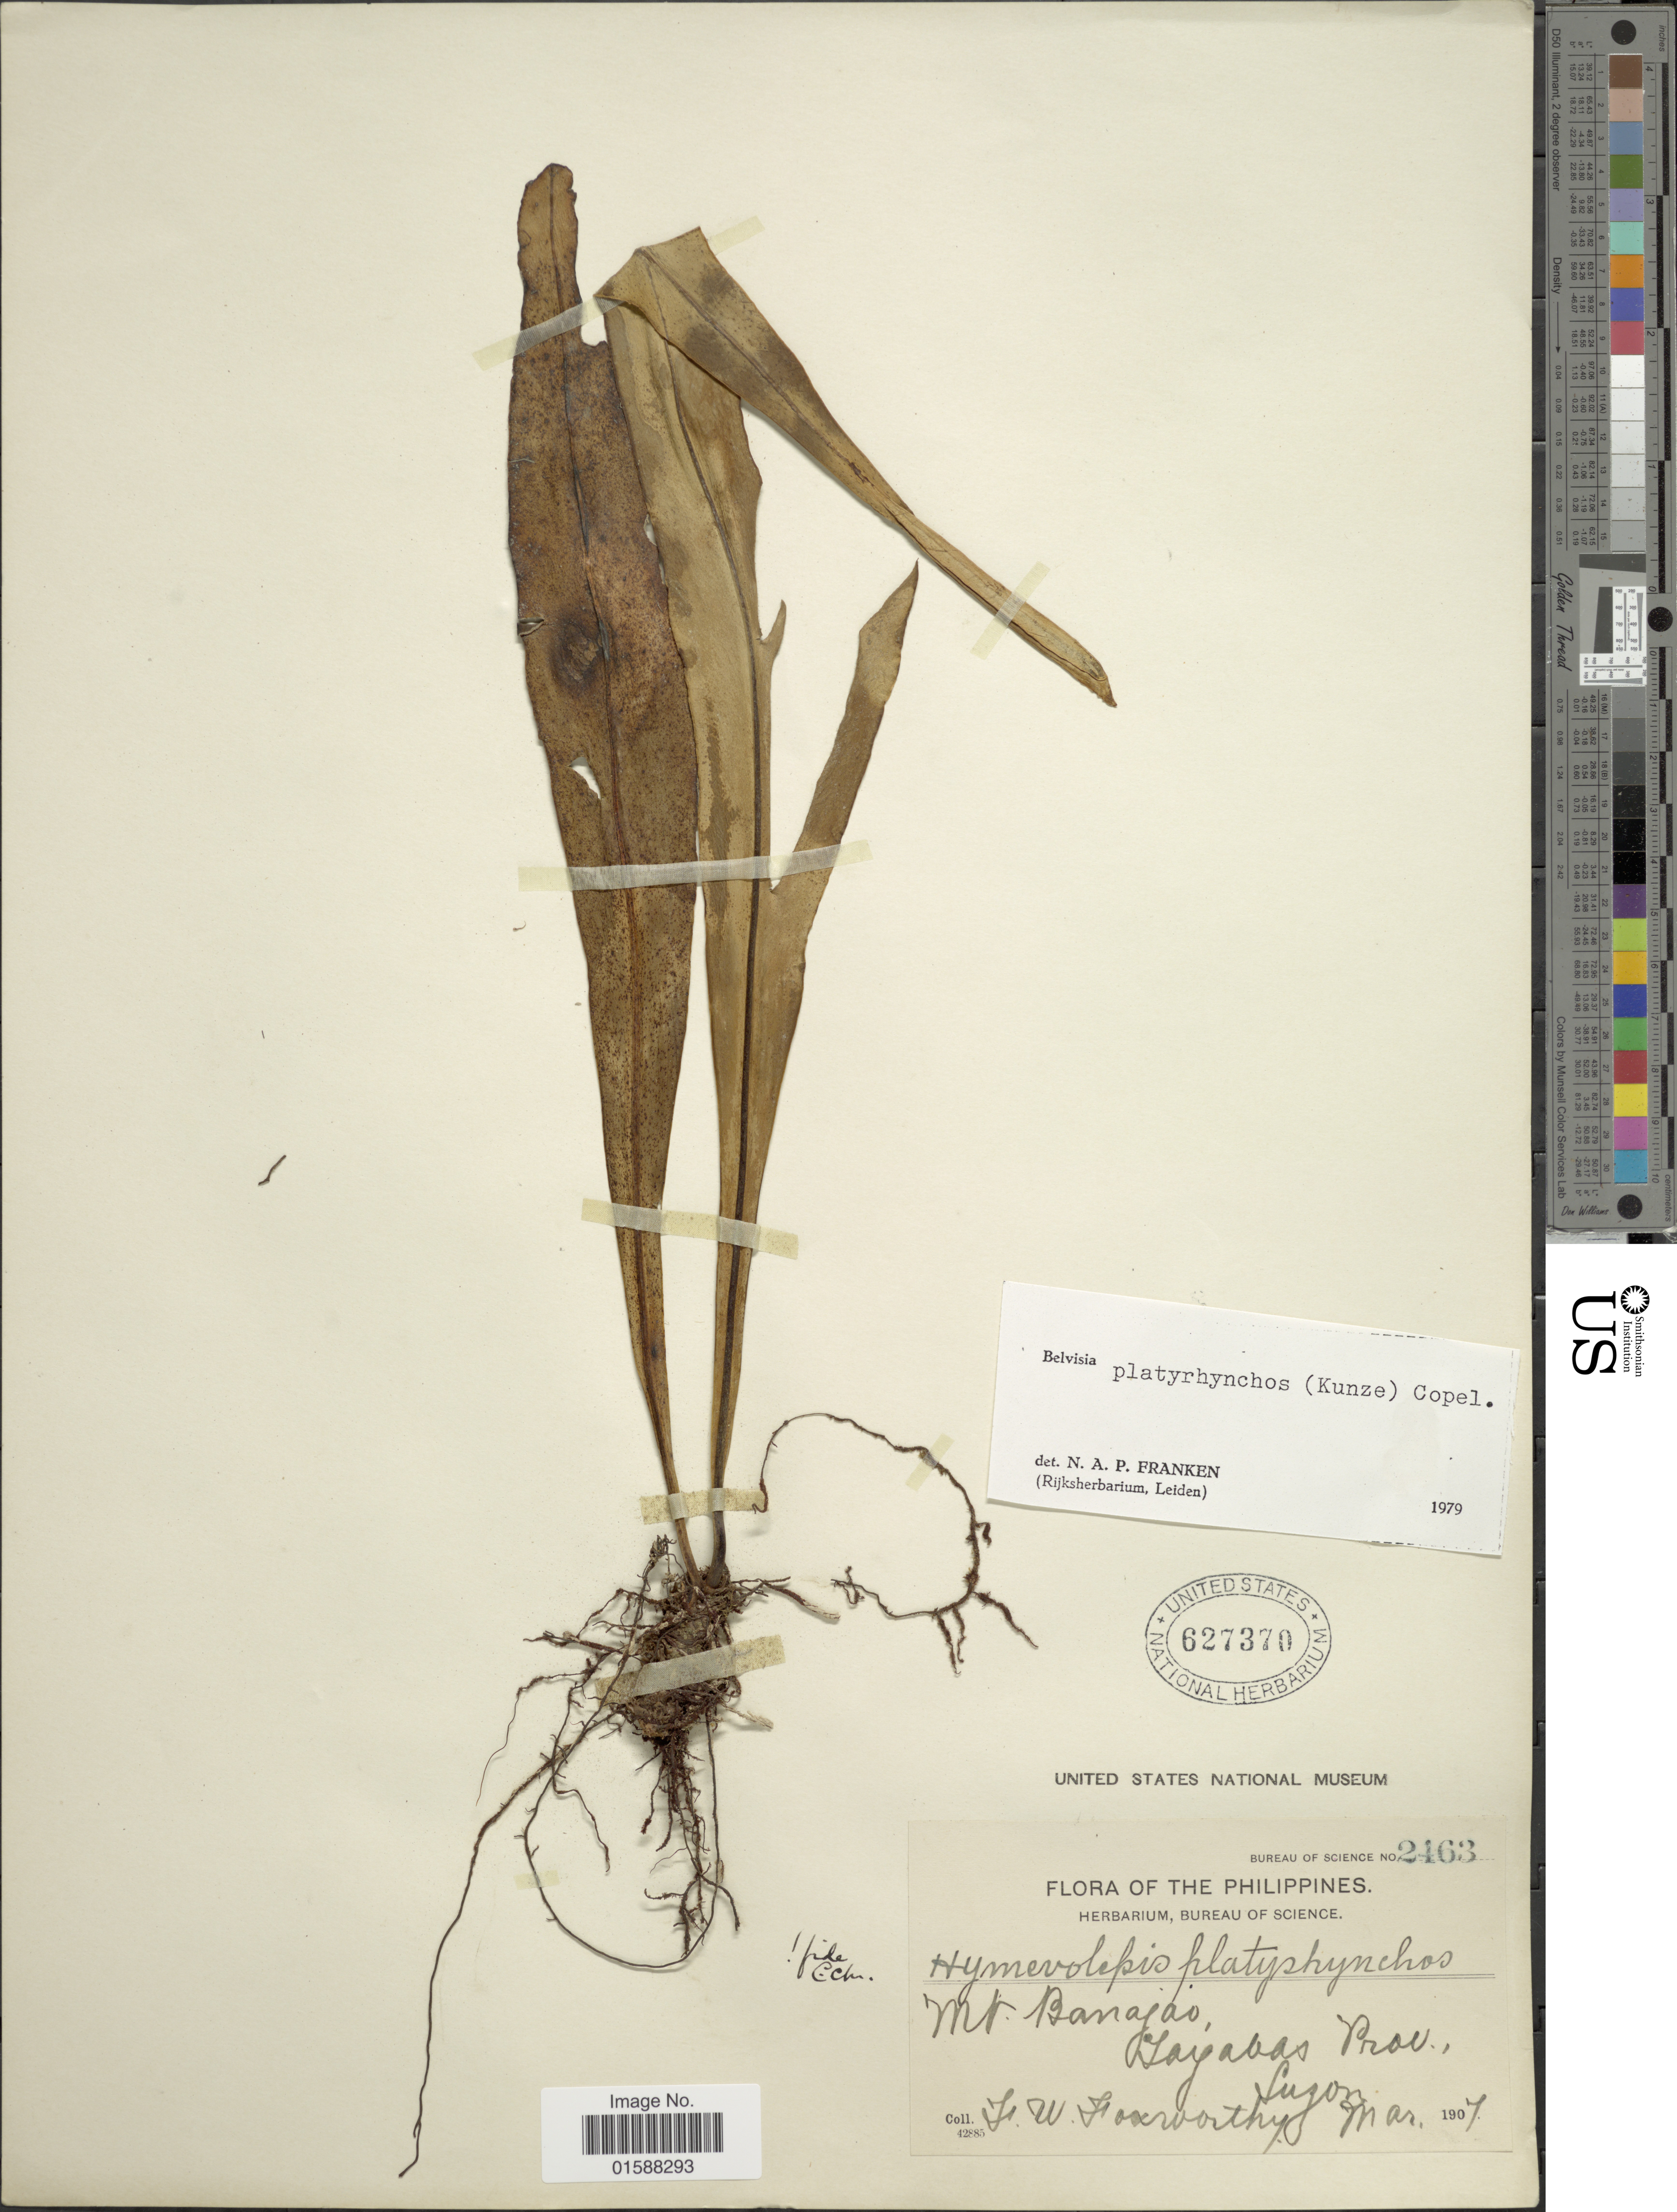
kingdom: Plantae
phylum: Tracheophyta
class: Polypodiopsida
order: Polypodiales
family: Polypodiaceae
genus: Lepisorus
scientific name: Lepisorus platyrhynchos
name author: (J. Sm. ex Kunze) Li S. Wang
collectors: F. W. Foxworthy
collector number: Bureau of Science 2463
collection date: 1907-03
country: Philippines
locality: Mt. Banajao, Tayabas Prov., Luzon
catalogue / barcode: US 627370